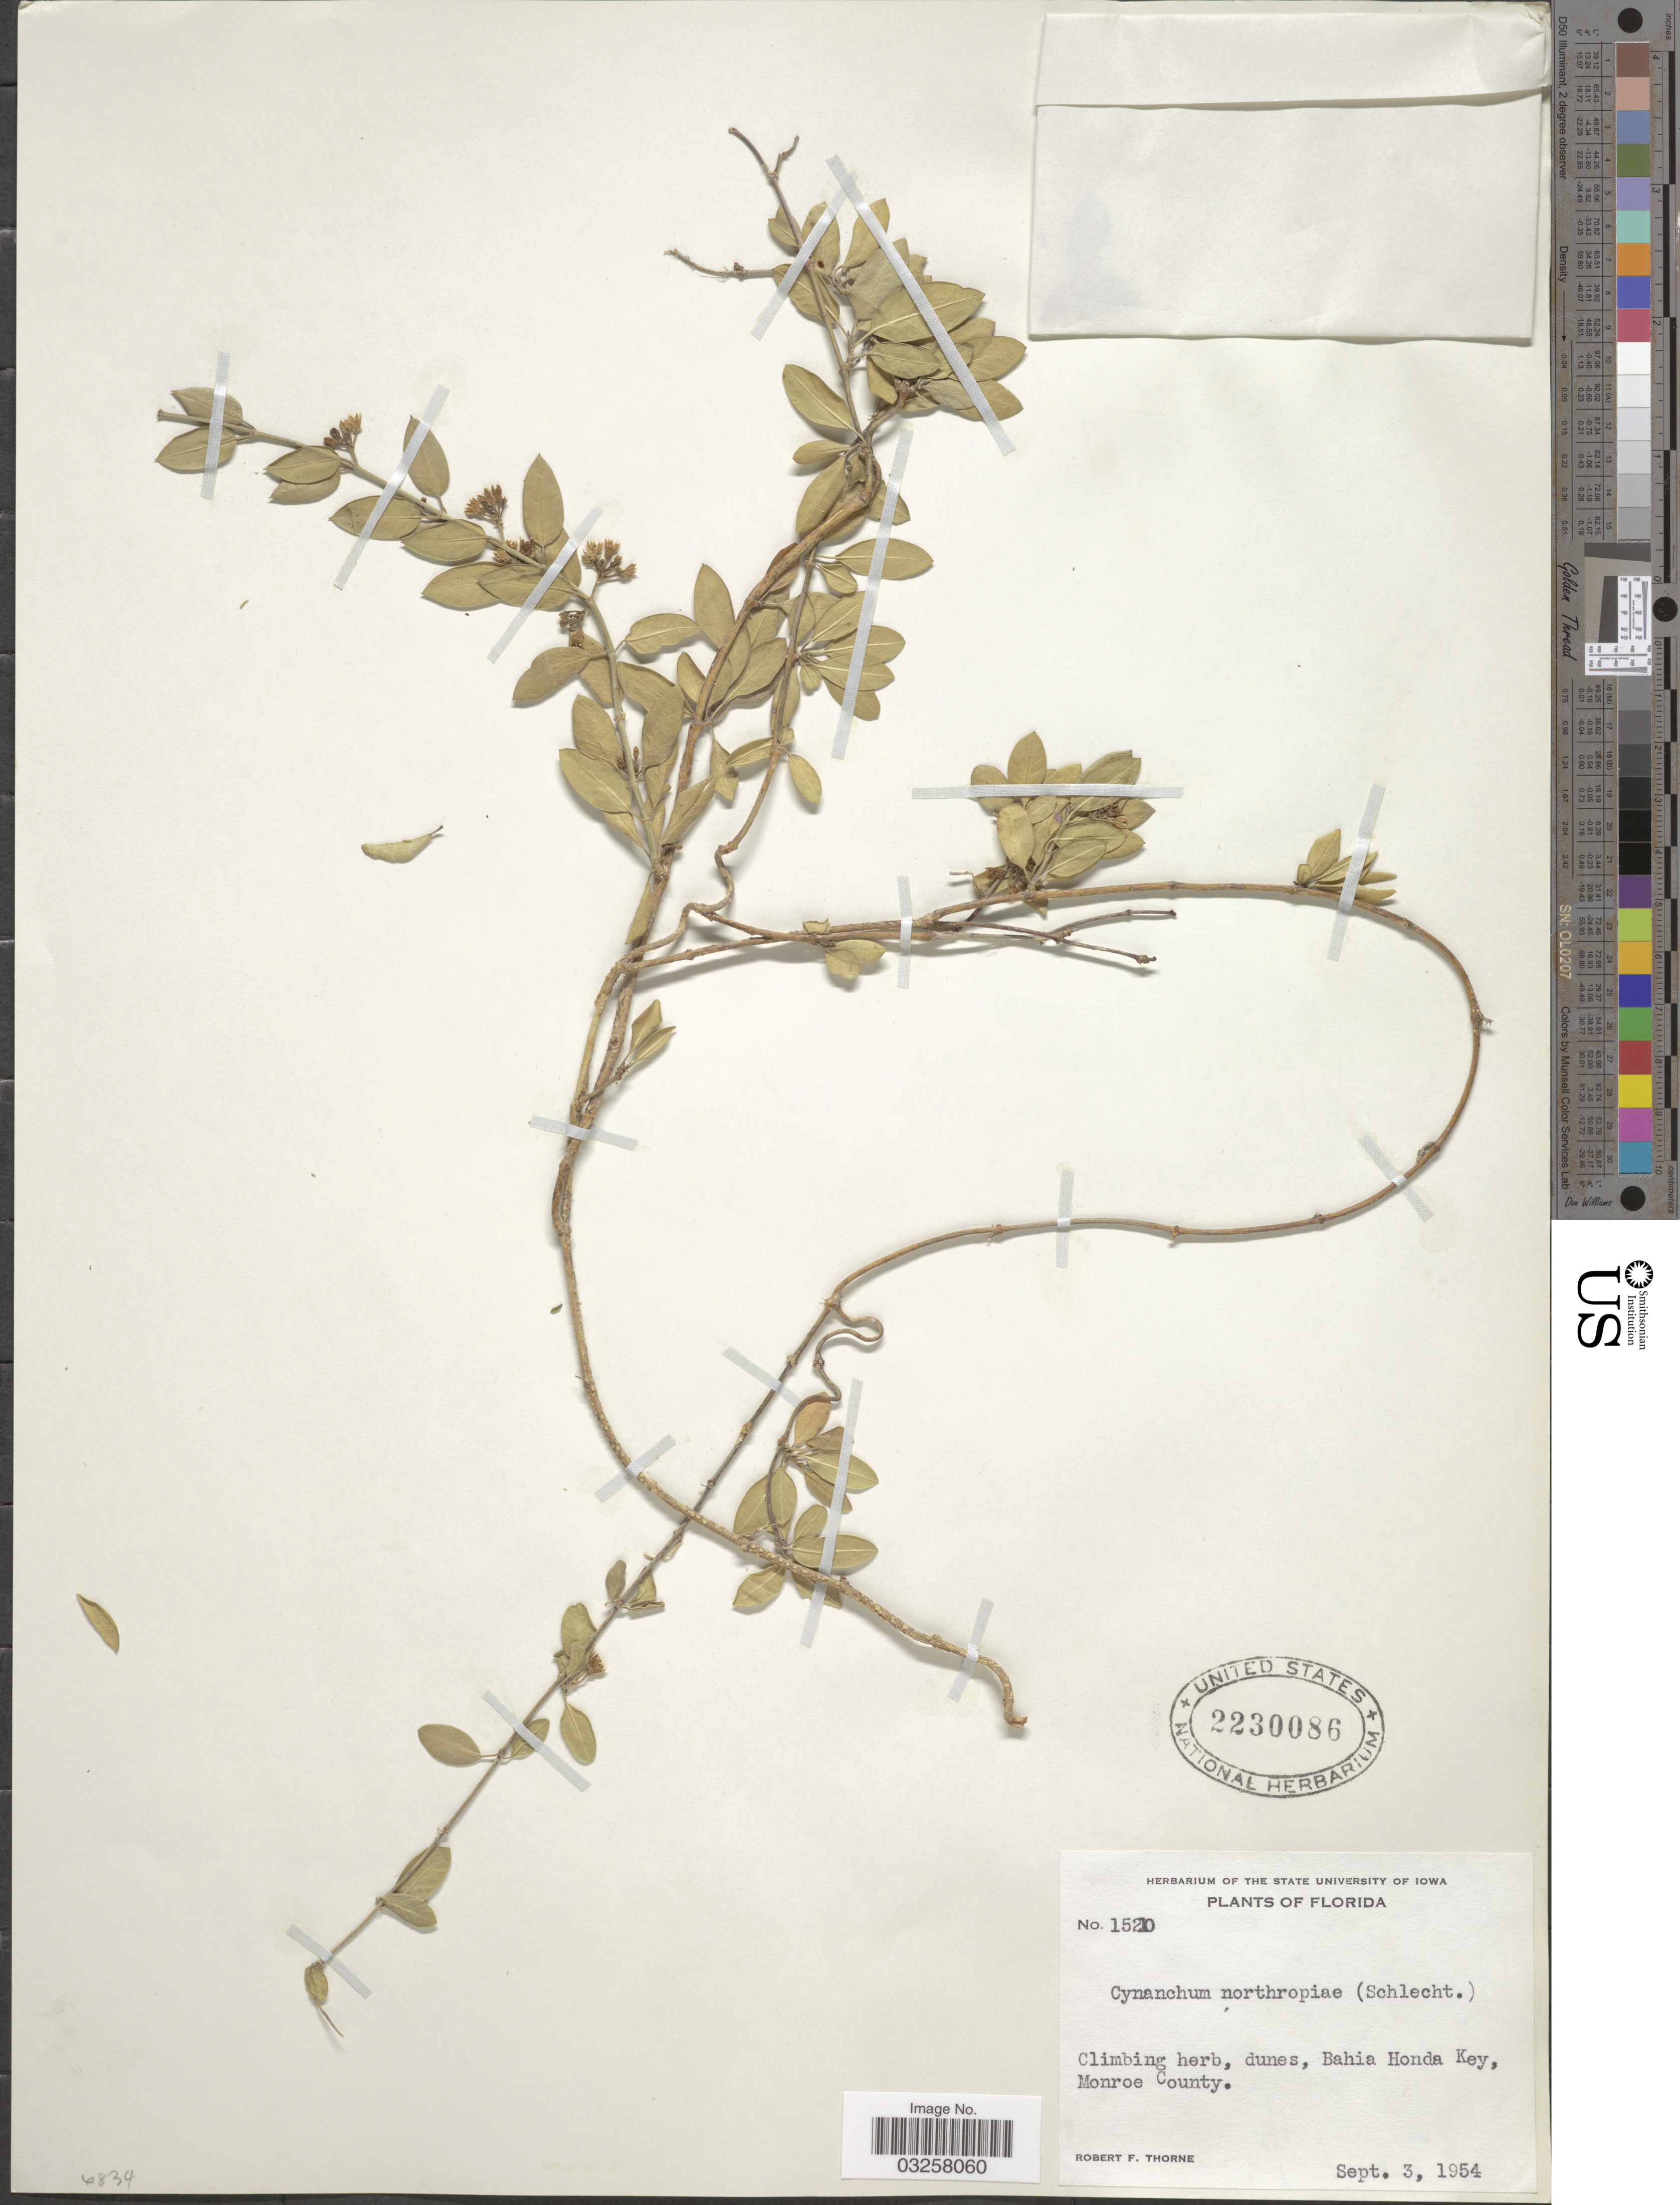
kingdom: Plantae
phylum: Tracheophyta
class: Magnoliopsida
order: Gentianales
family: Apocynaceae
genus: Metastelma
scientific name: Metastelma northropiae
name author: Schltr.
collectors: R. F. Thorne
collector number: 1520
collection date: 1954-09-03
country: United States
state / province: Florida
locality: Bahia Honda Key, Monroe County.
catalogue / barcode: US 2230086